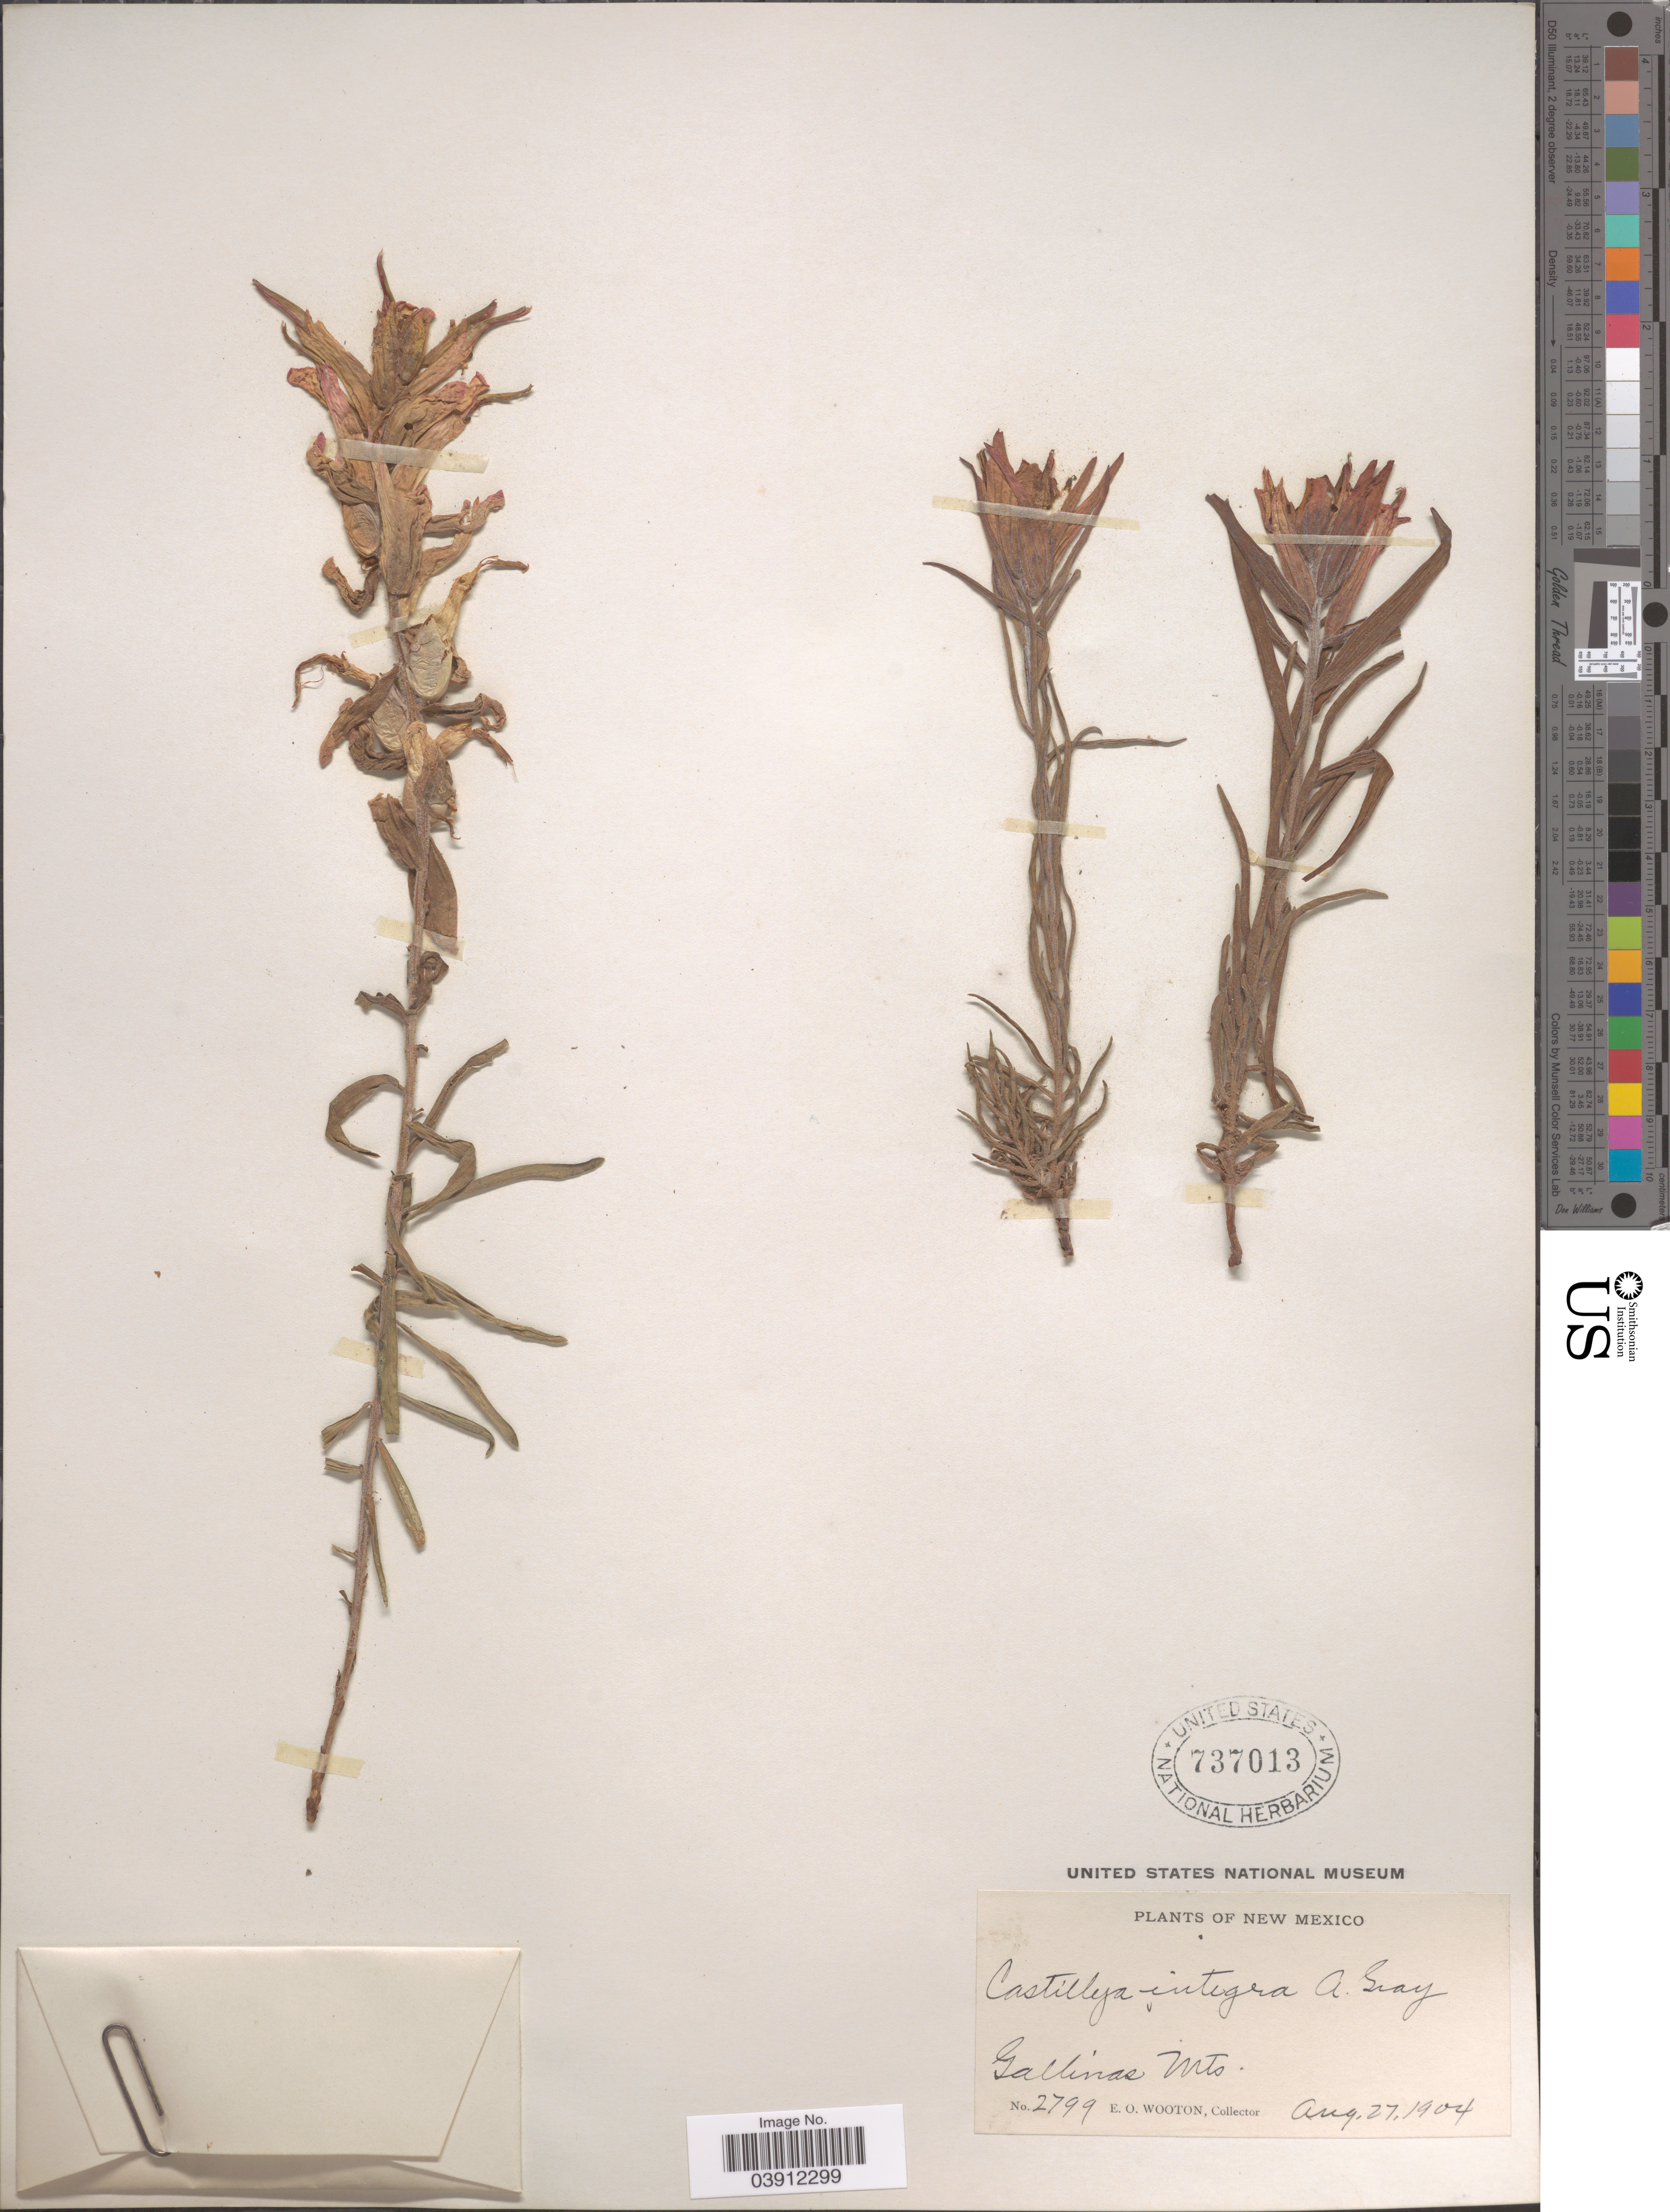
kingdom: Plantae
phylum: Tracheophyta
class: Magnoliopsida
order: Lamiales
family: Orobanchaceae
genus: Castilleja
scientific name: Castilleja integra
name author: A. Gray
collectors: E. O. Wooton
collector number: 2799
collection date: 1904-08-27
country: United States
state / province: New Mexico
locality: Gallinas Mts.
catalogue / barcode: US 737013